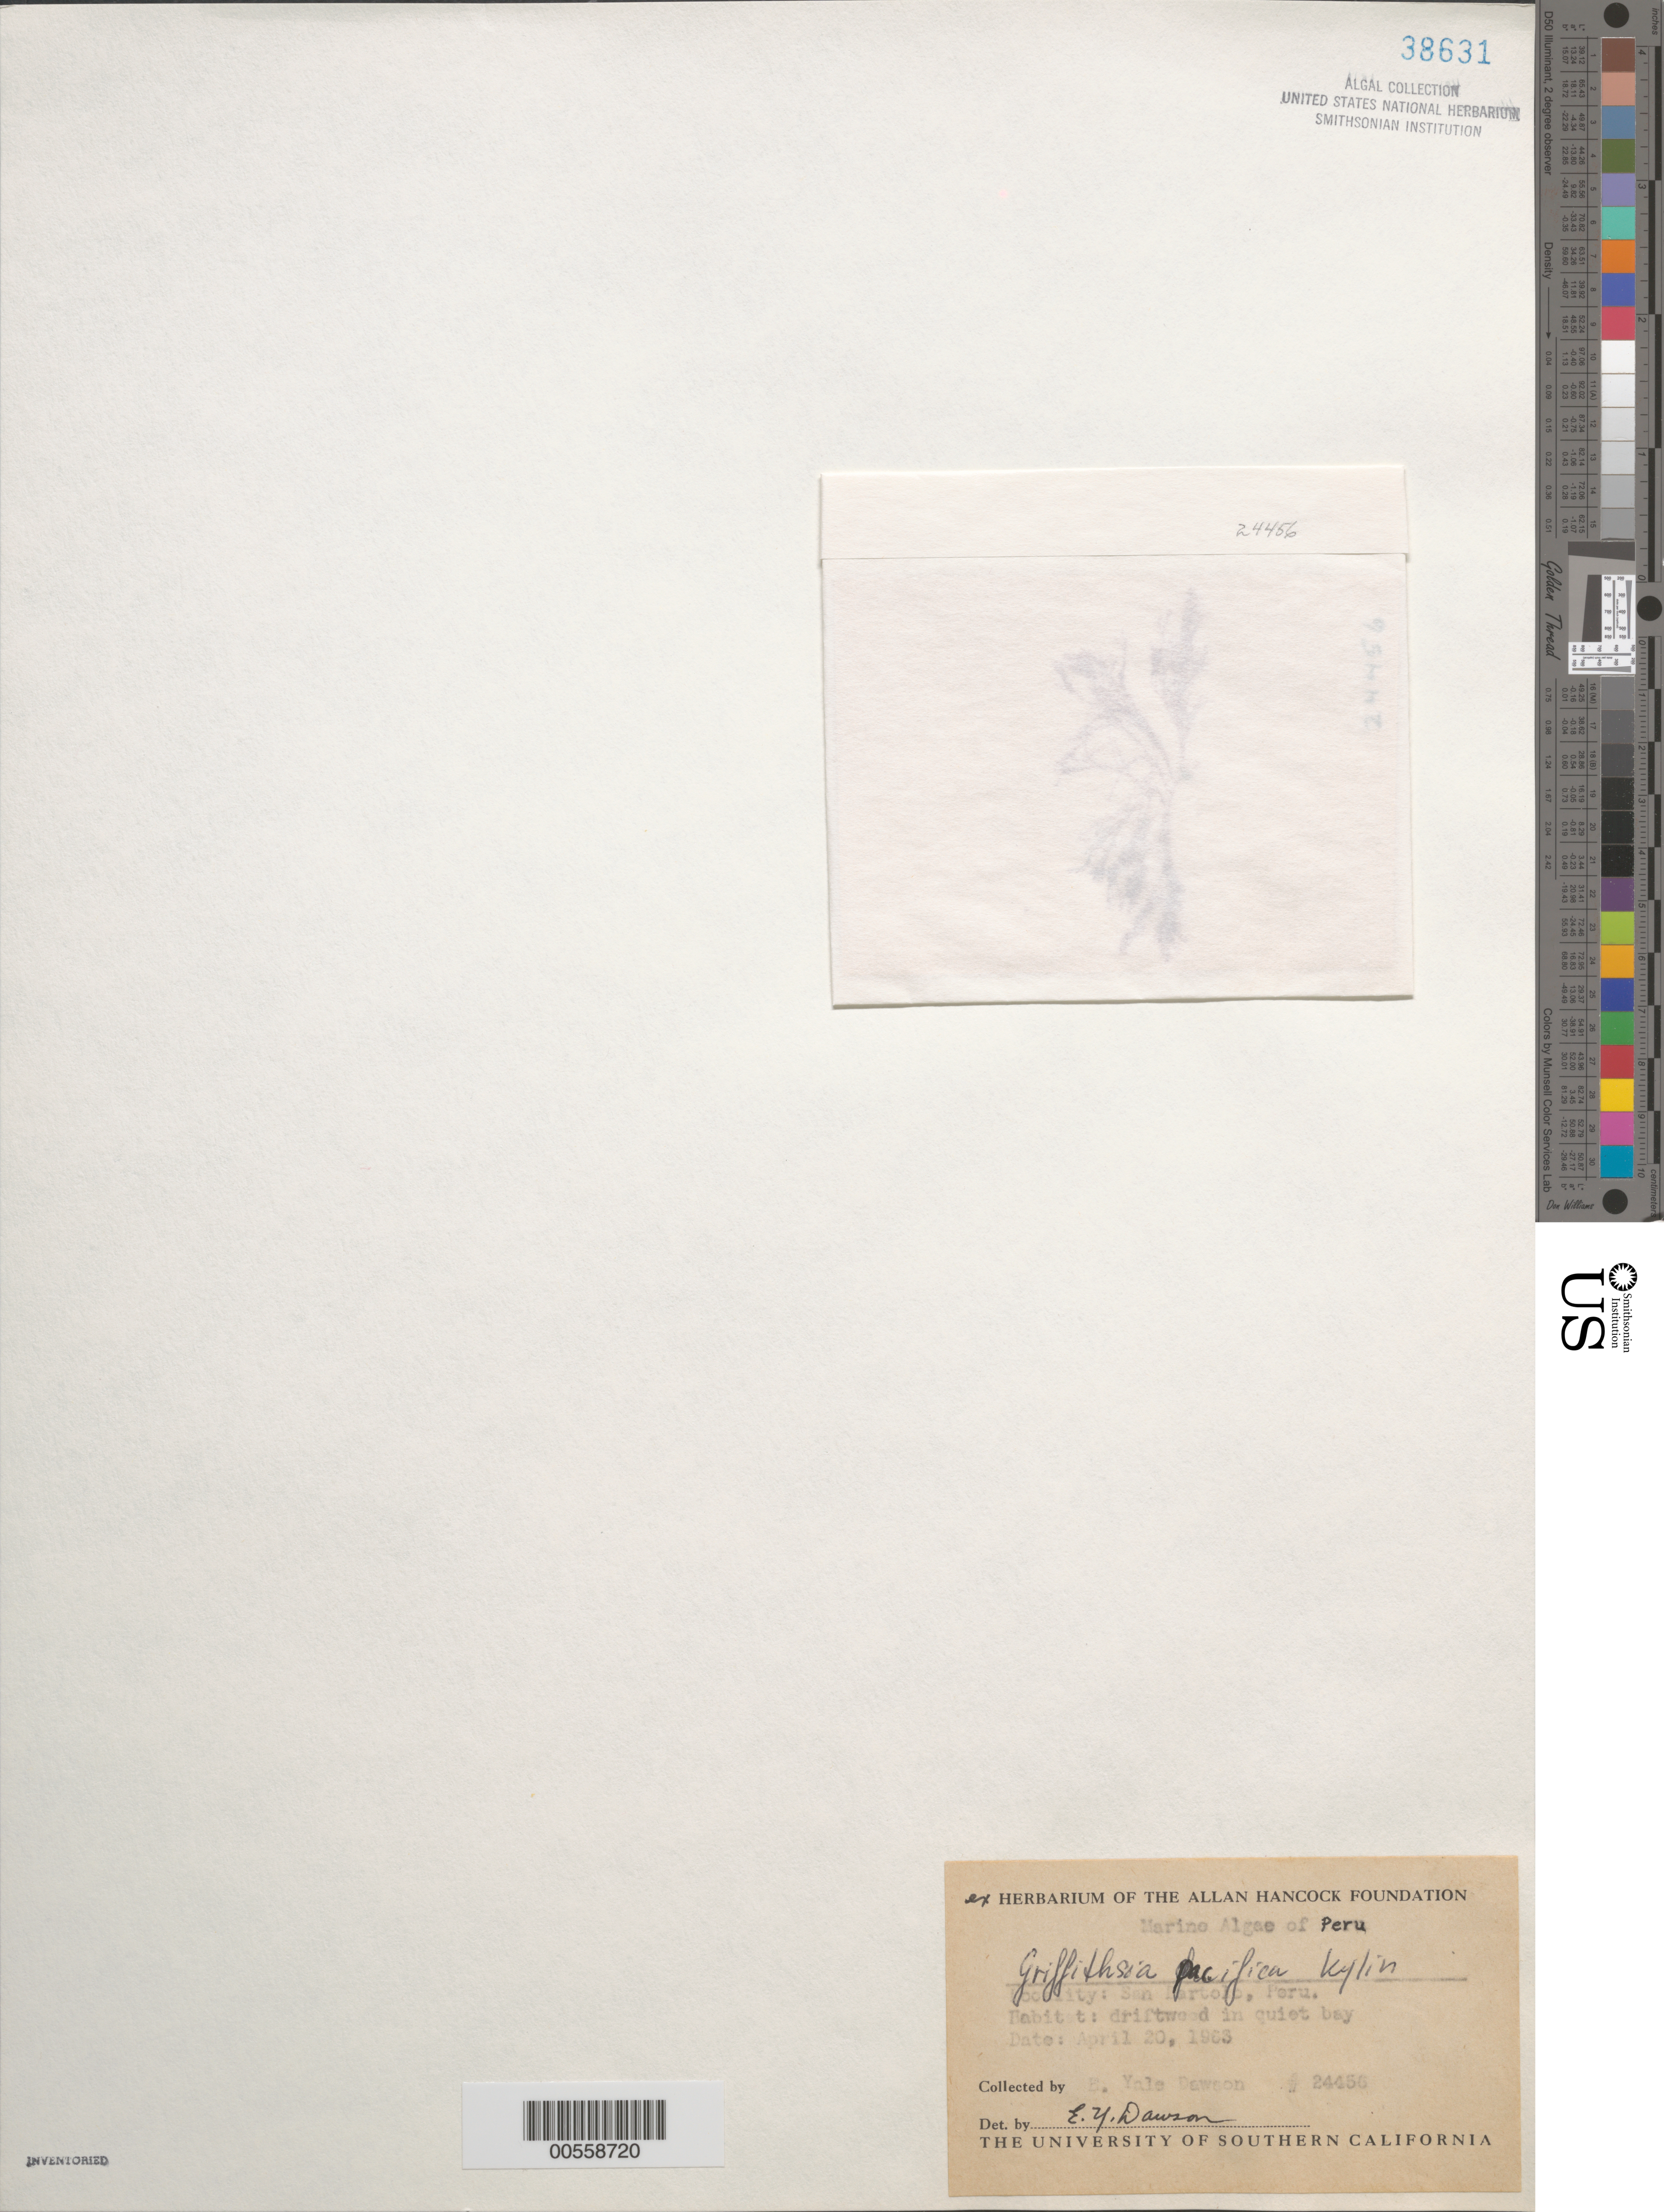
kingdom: Plantae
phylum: Rhodophyta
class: Florideophyceae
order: Ceramiales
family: Wrangeliaceae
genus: Griffithsia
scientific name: Griffithsia pacifica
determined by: Dawson, E. Y.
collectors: E. Y. Dawson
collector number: EYD 24456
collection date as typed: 20 Apr 1963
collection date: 1963-04-20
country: Peru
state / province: Lima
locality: San bartolo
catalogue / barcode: US 38631